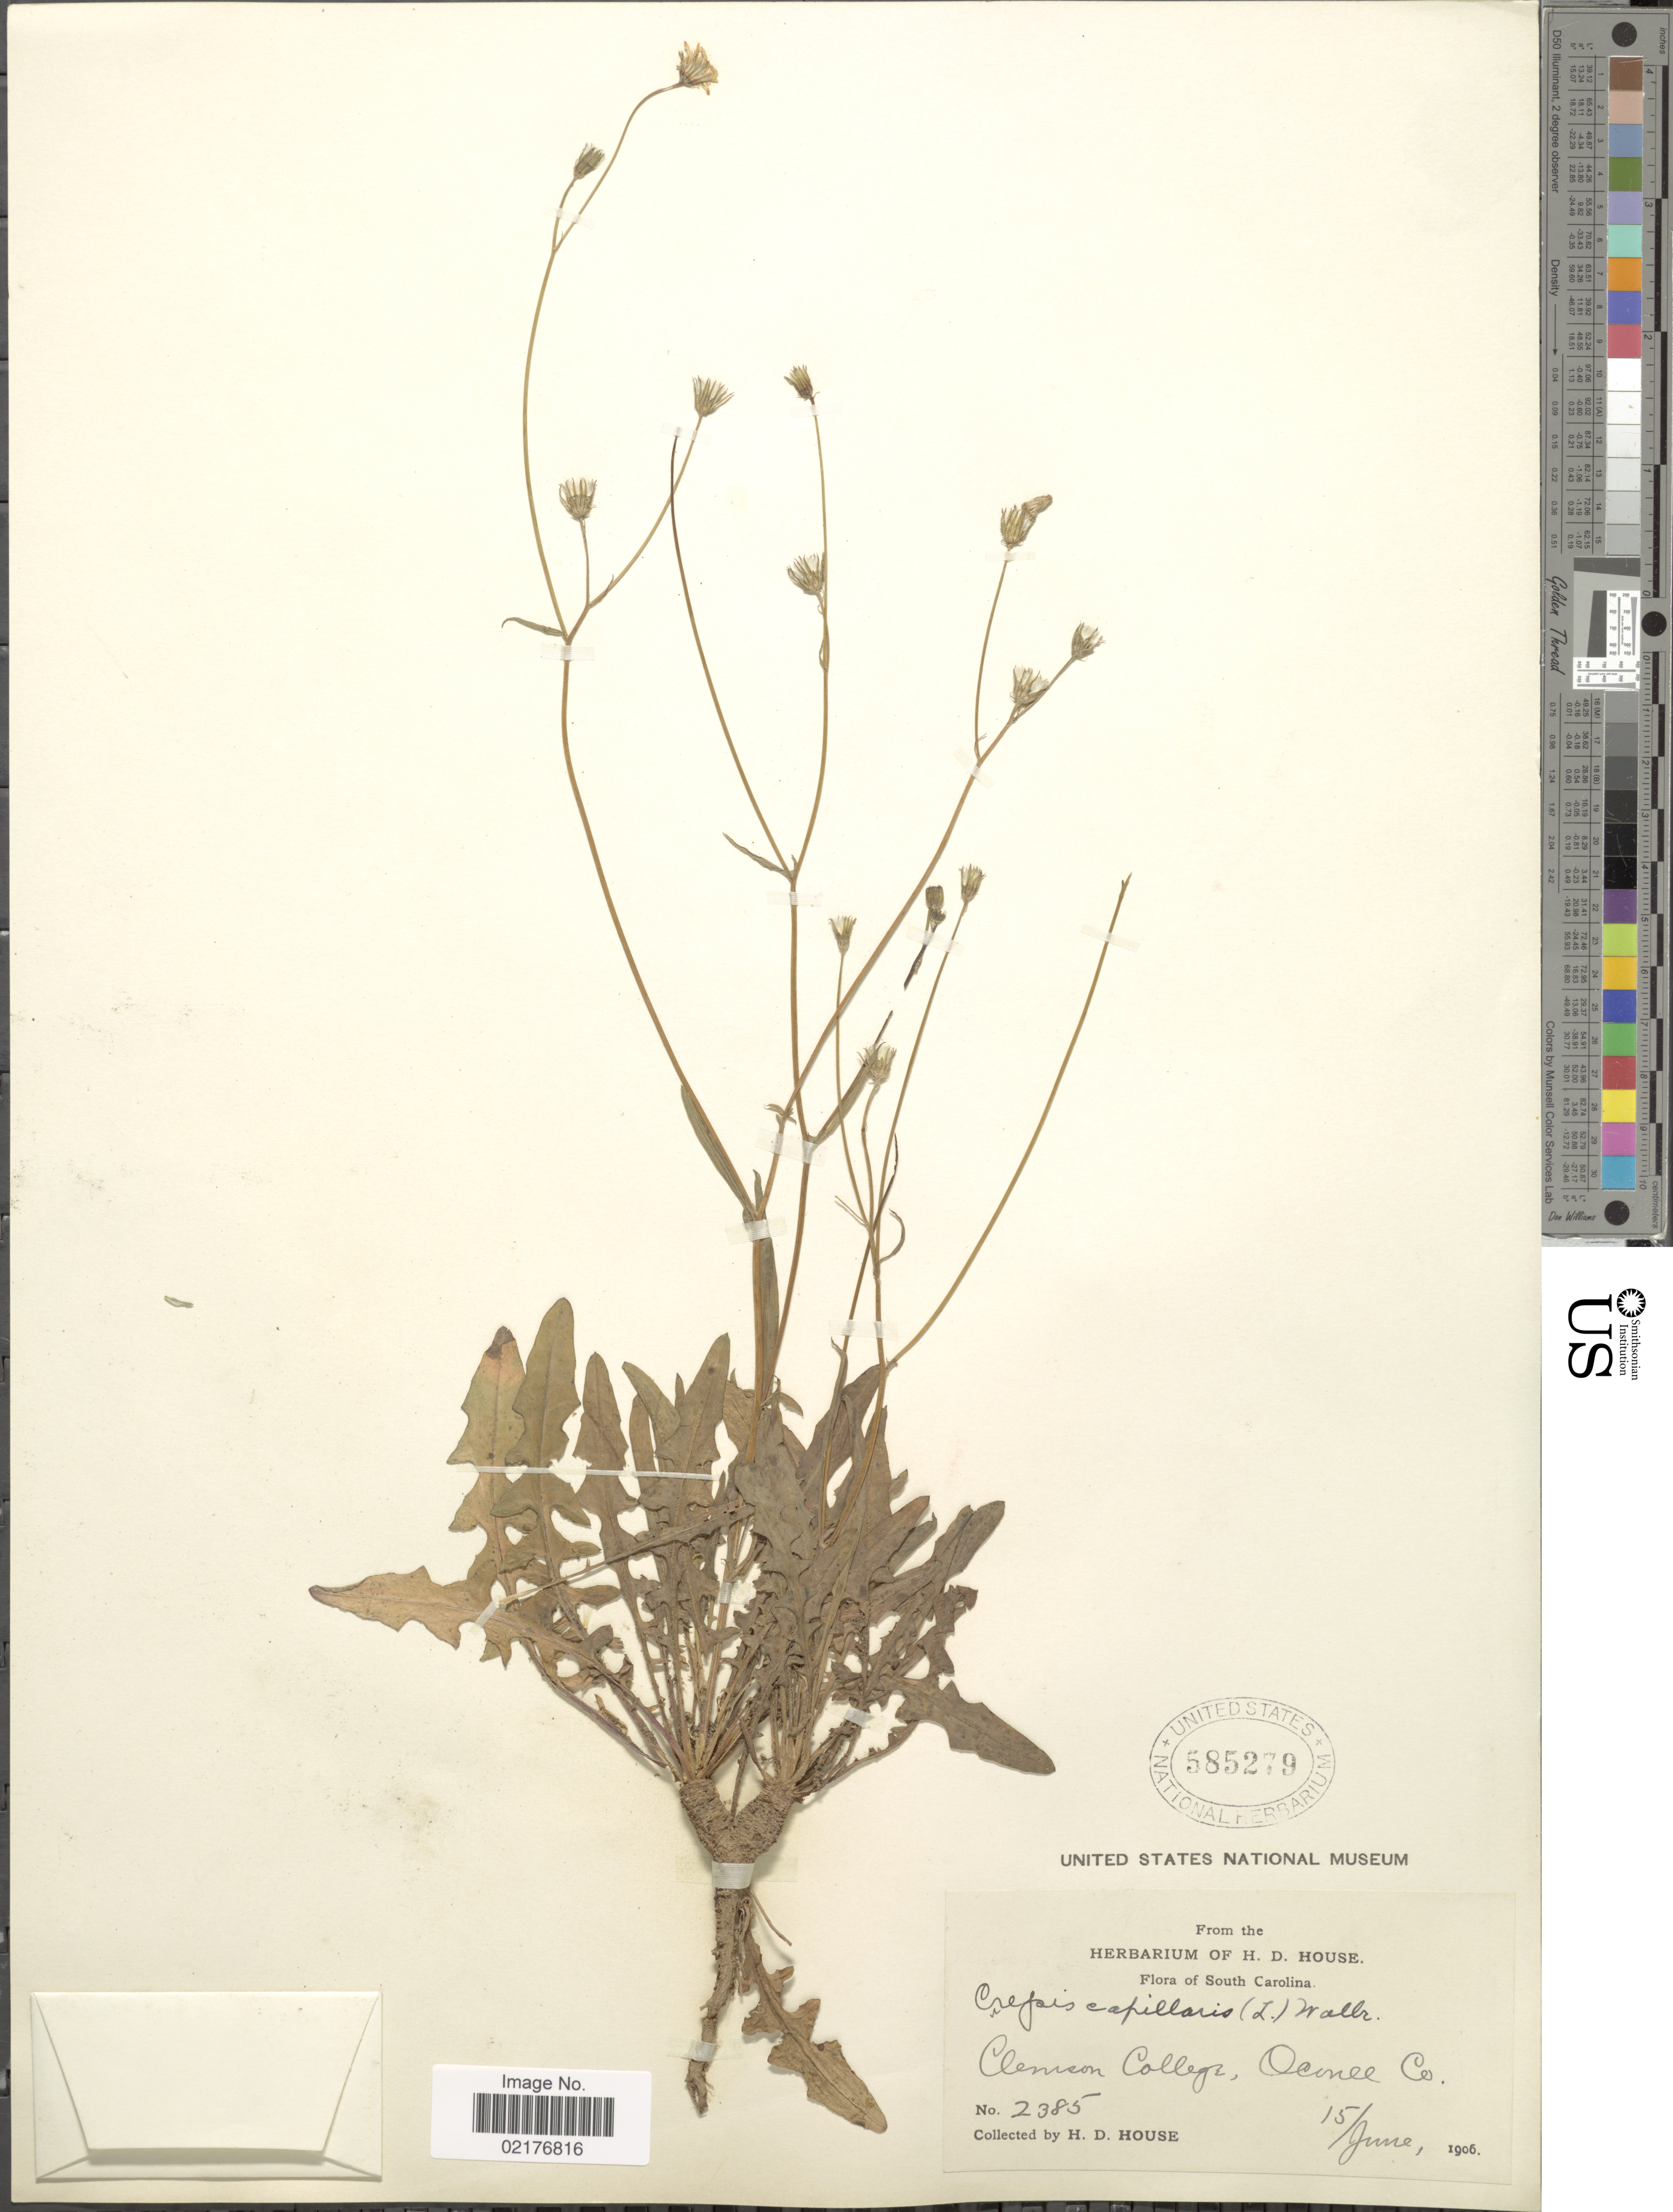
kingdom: Plantae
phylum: Tracheophyta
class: Magnoliopsida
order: Asterales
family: Asteraceae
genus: Crepis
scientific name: Crepis capillaris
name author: (L.) Wallr.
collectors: H. D. House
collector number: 2385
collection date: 1906-06-15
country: United States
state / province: South Carolina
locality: Clemson College, Oconee Co.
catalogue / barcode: US 585279